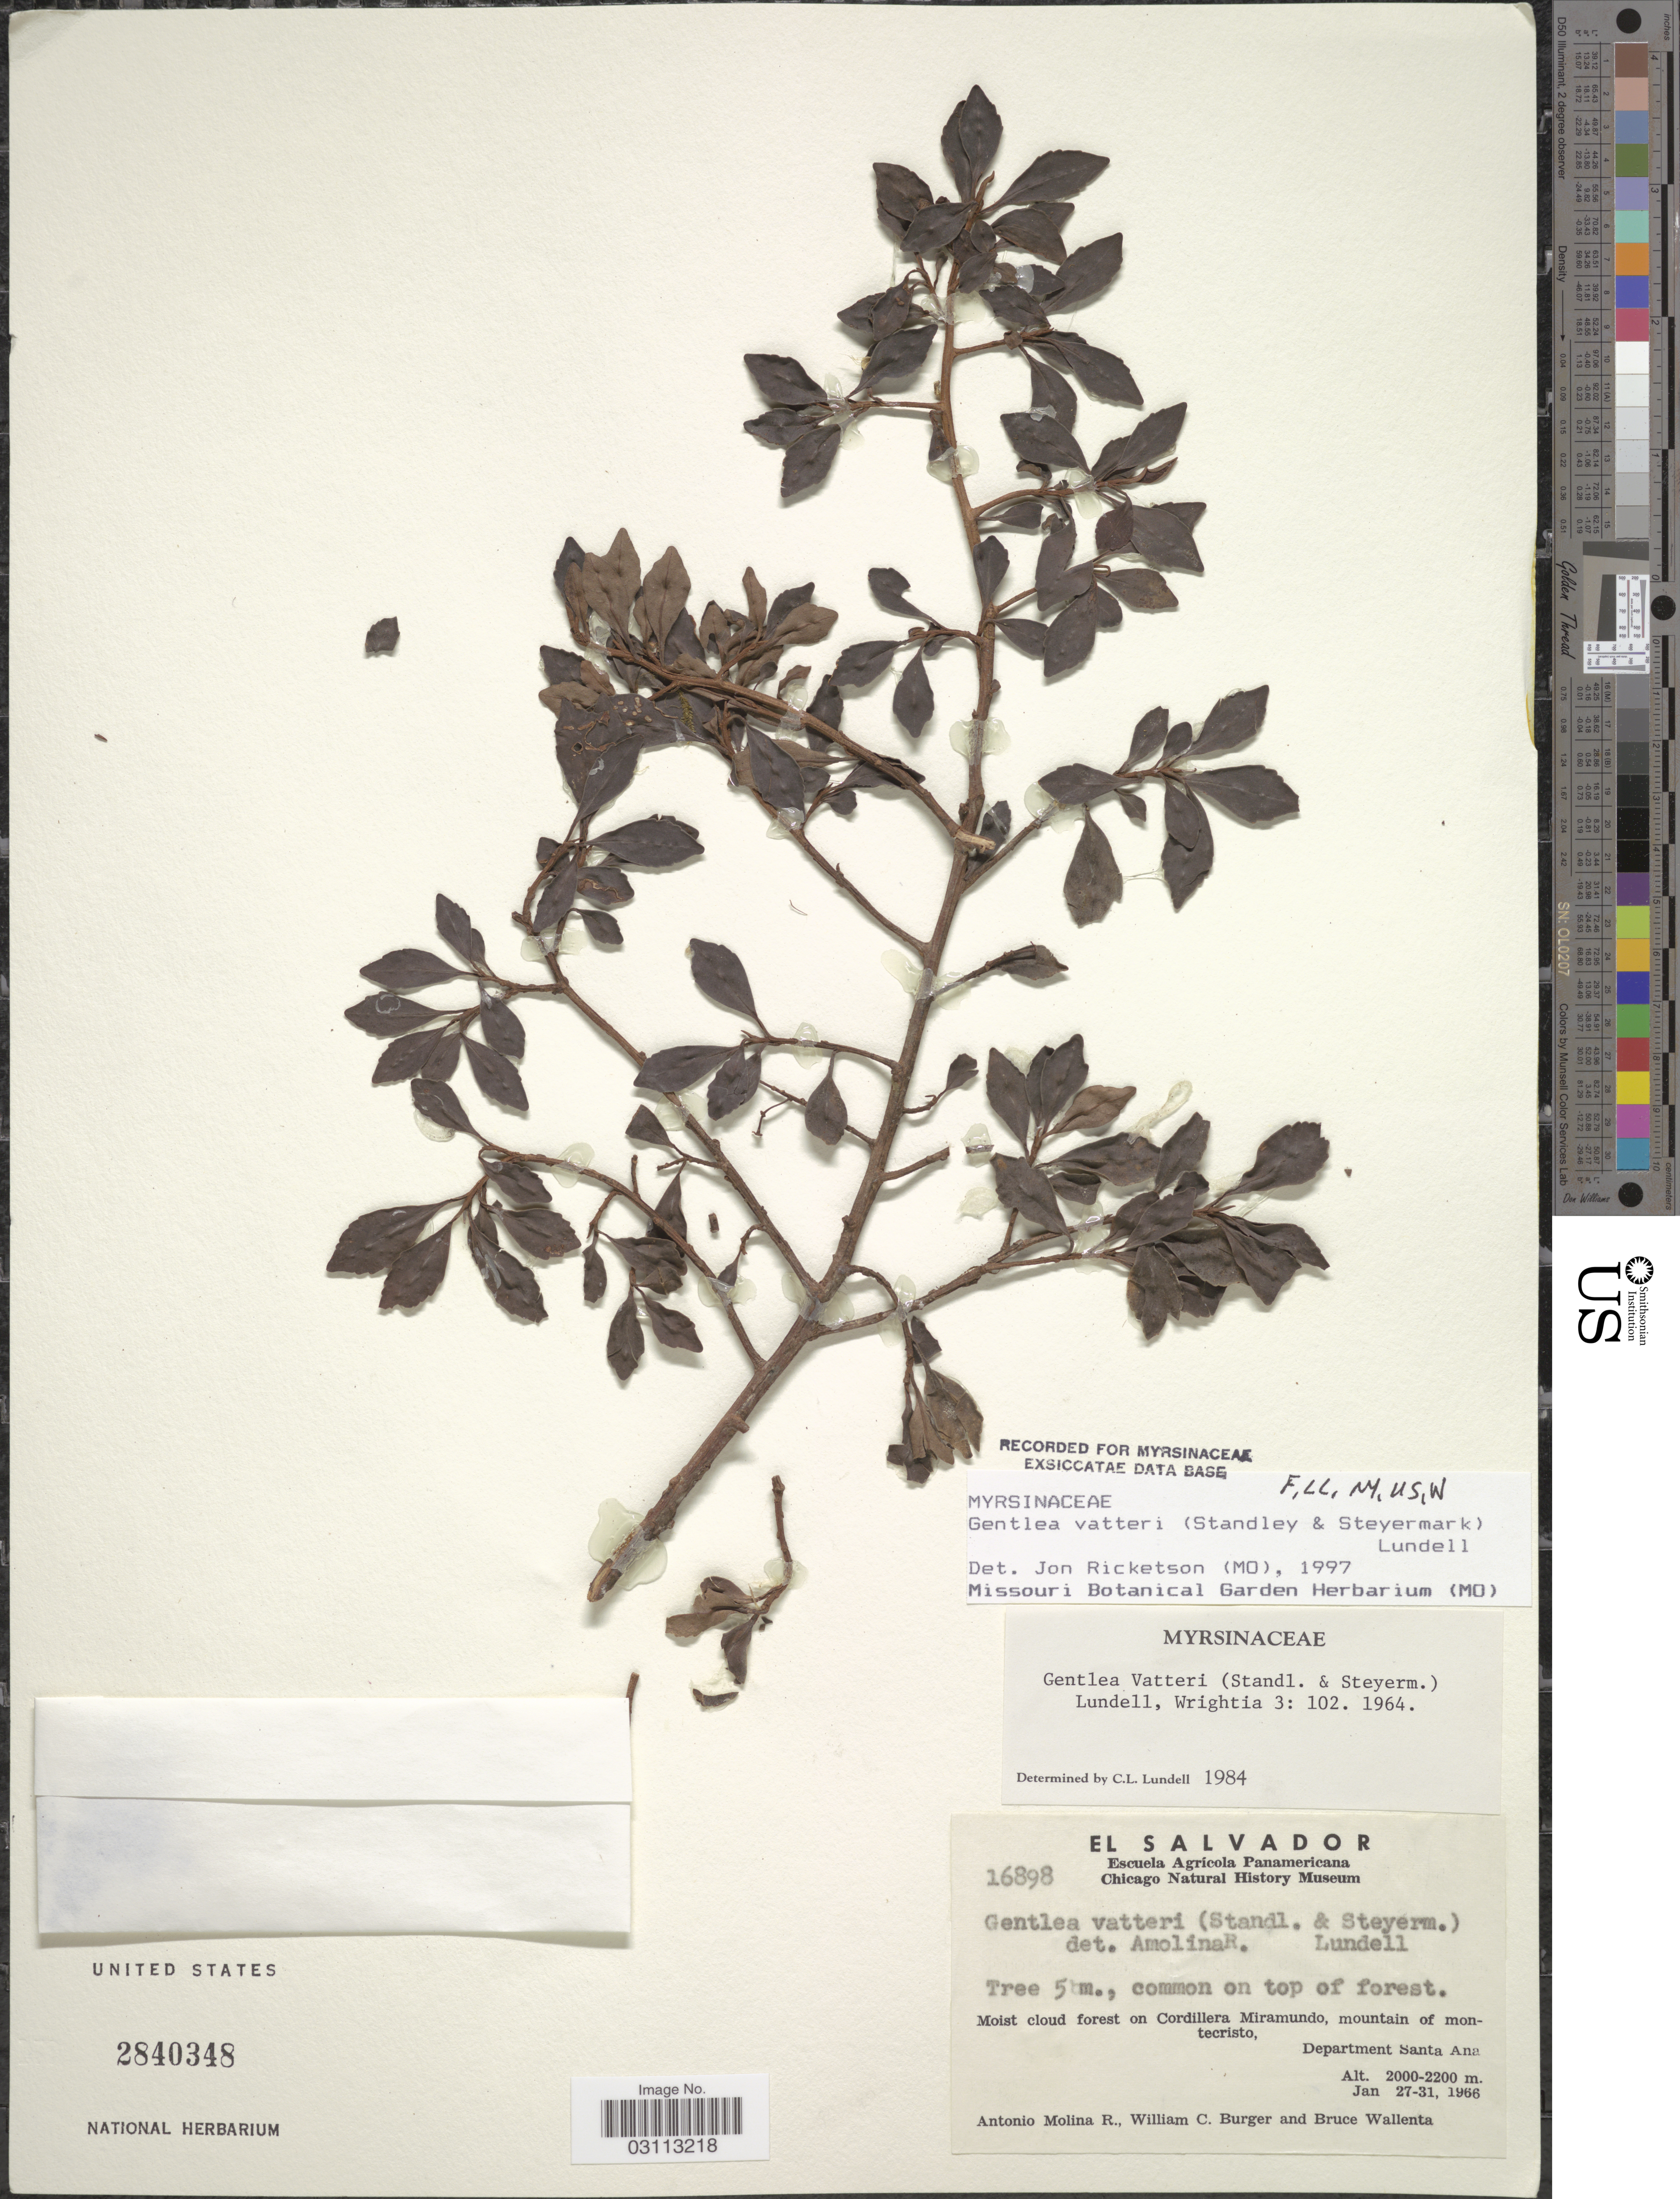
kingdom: Plantae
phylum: Tracheophyta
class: Magnoliopsida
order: Ericales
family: Primulaceae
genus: Gentlea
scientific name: Gentlea vatteri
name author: (Standl. & Steyerm.) Lundell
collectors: A. Molina R., W. Burger & B. Wallenta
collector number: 16898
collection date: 1966-01-27/1966-01-31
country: El Salvador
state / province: Santa Ana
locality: Moist cloud forest on Cordillera Miramundo, mountain of montecristo, Department Santa Ana.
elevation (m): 2000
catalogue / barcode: US 2840348